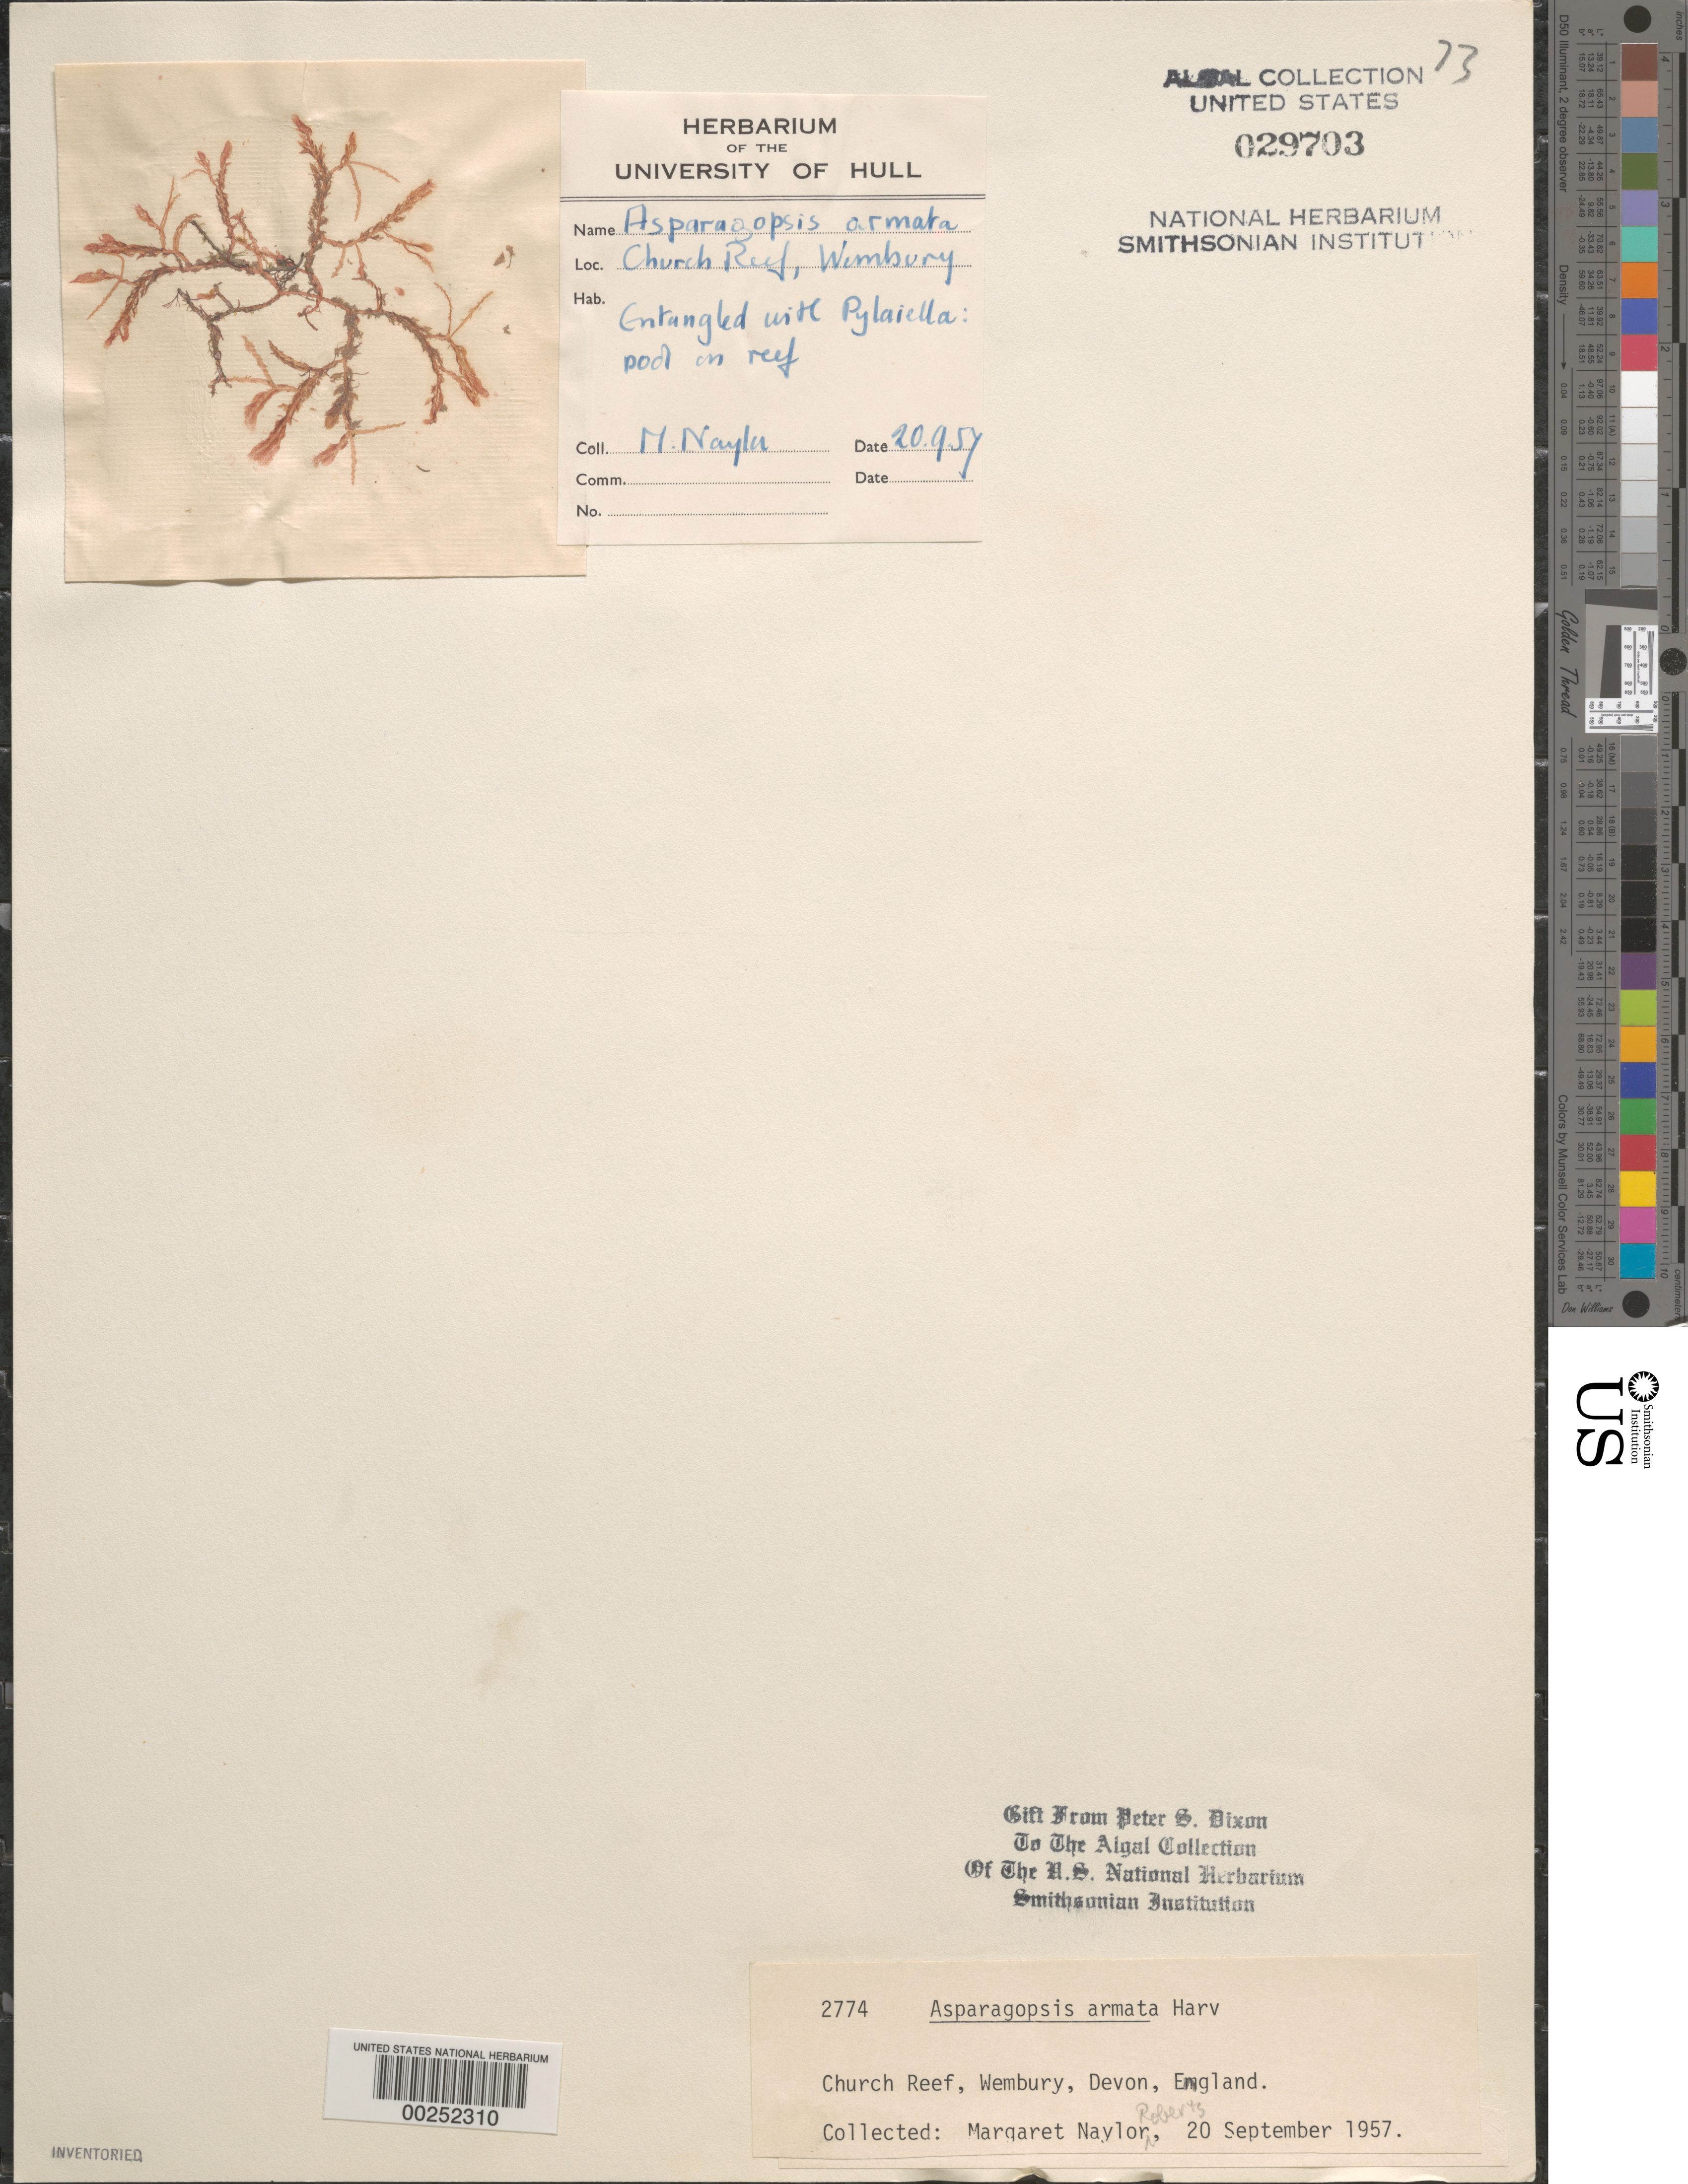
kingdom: Plantae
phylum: Rhodophyta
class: Florideophyceae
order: Bonnemaisoniales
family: Bonnemaisoniaceae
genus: Asparagopsis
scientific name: Asparagopsis armata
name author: Harv.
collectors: M. Roberts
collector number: PSD 2774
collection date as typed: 20 Sep 1957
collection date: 1957-09-20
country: United Kingdom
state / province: England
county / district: Devon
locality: Church Reef, Wembury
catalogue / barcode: US 29703